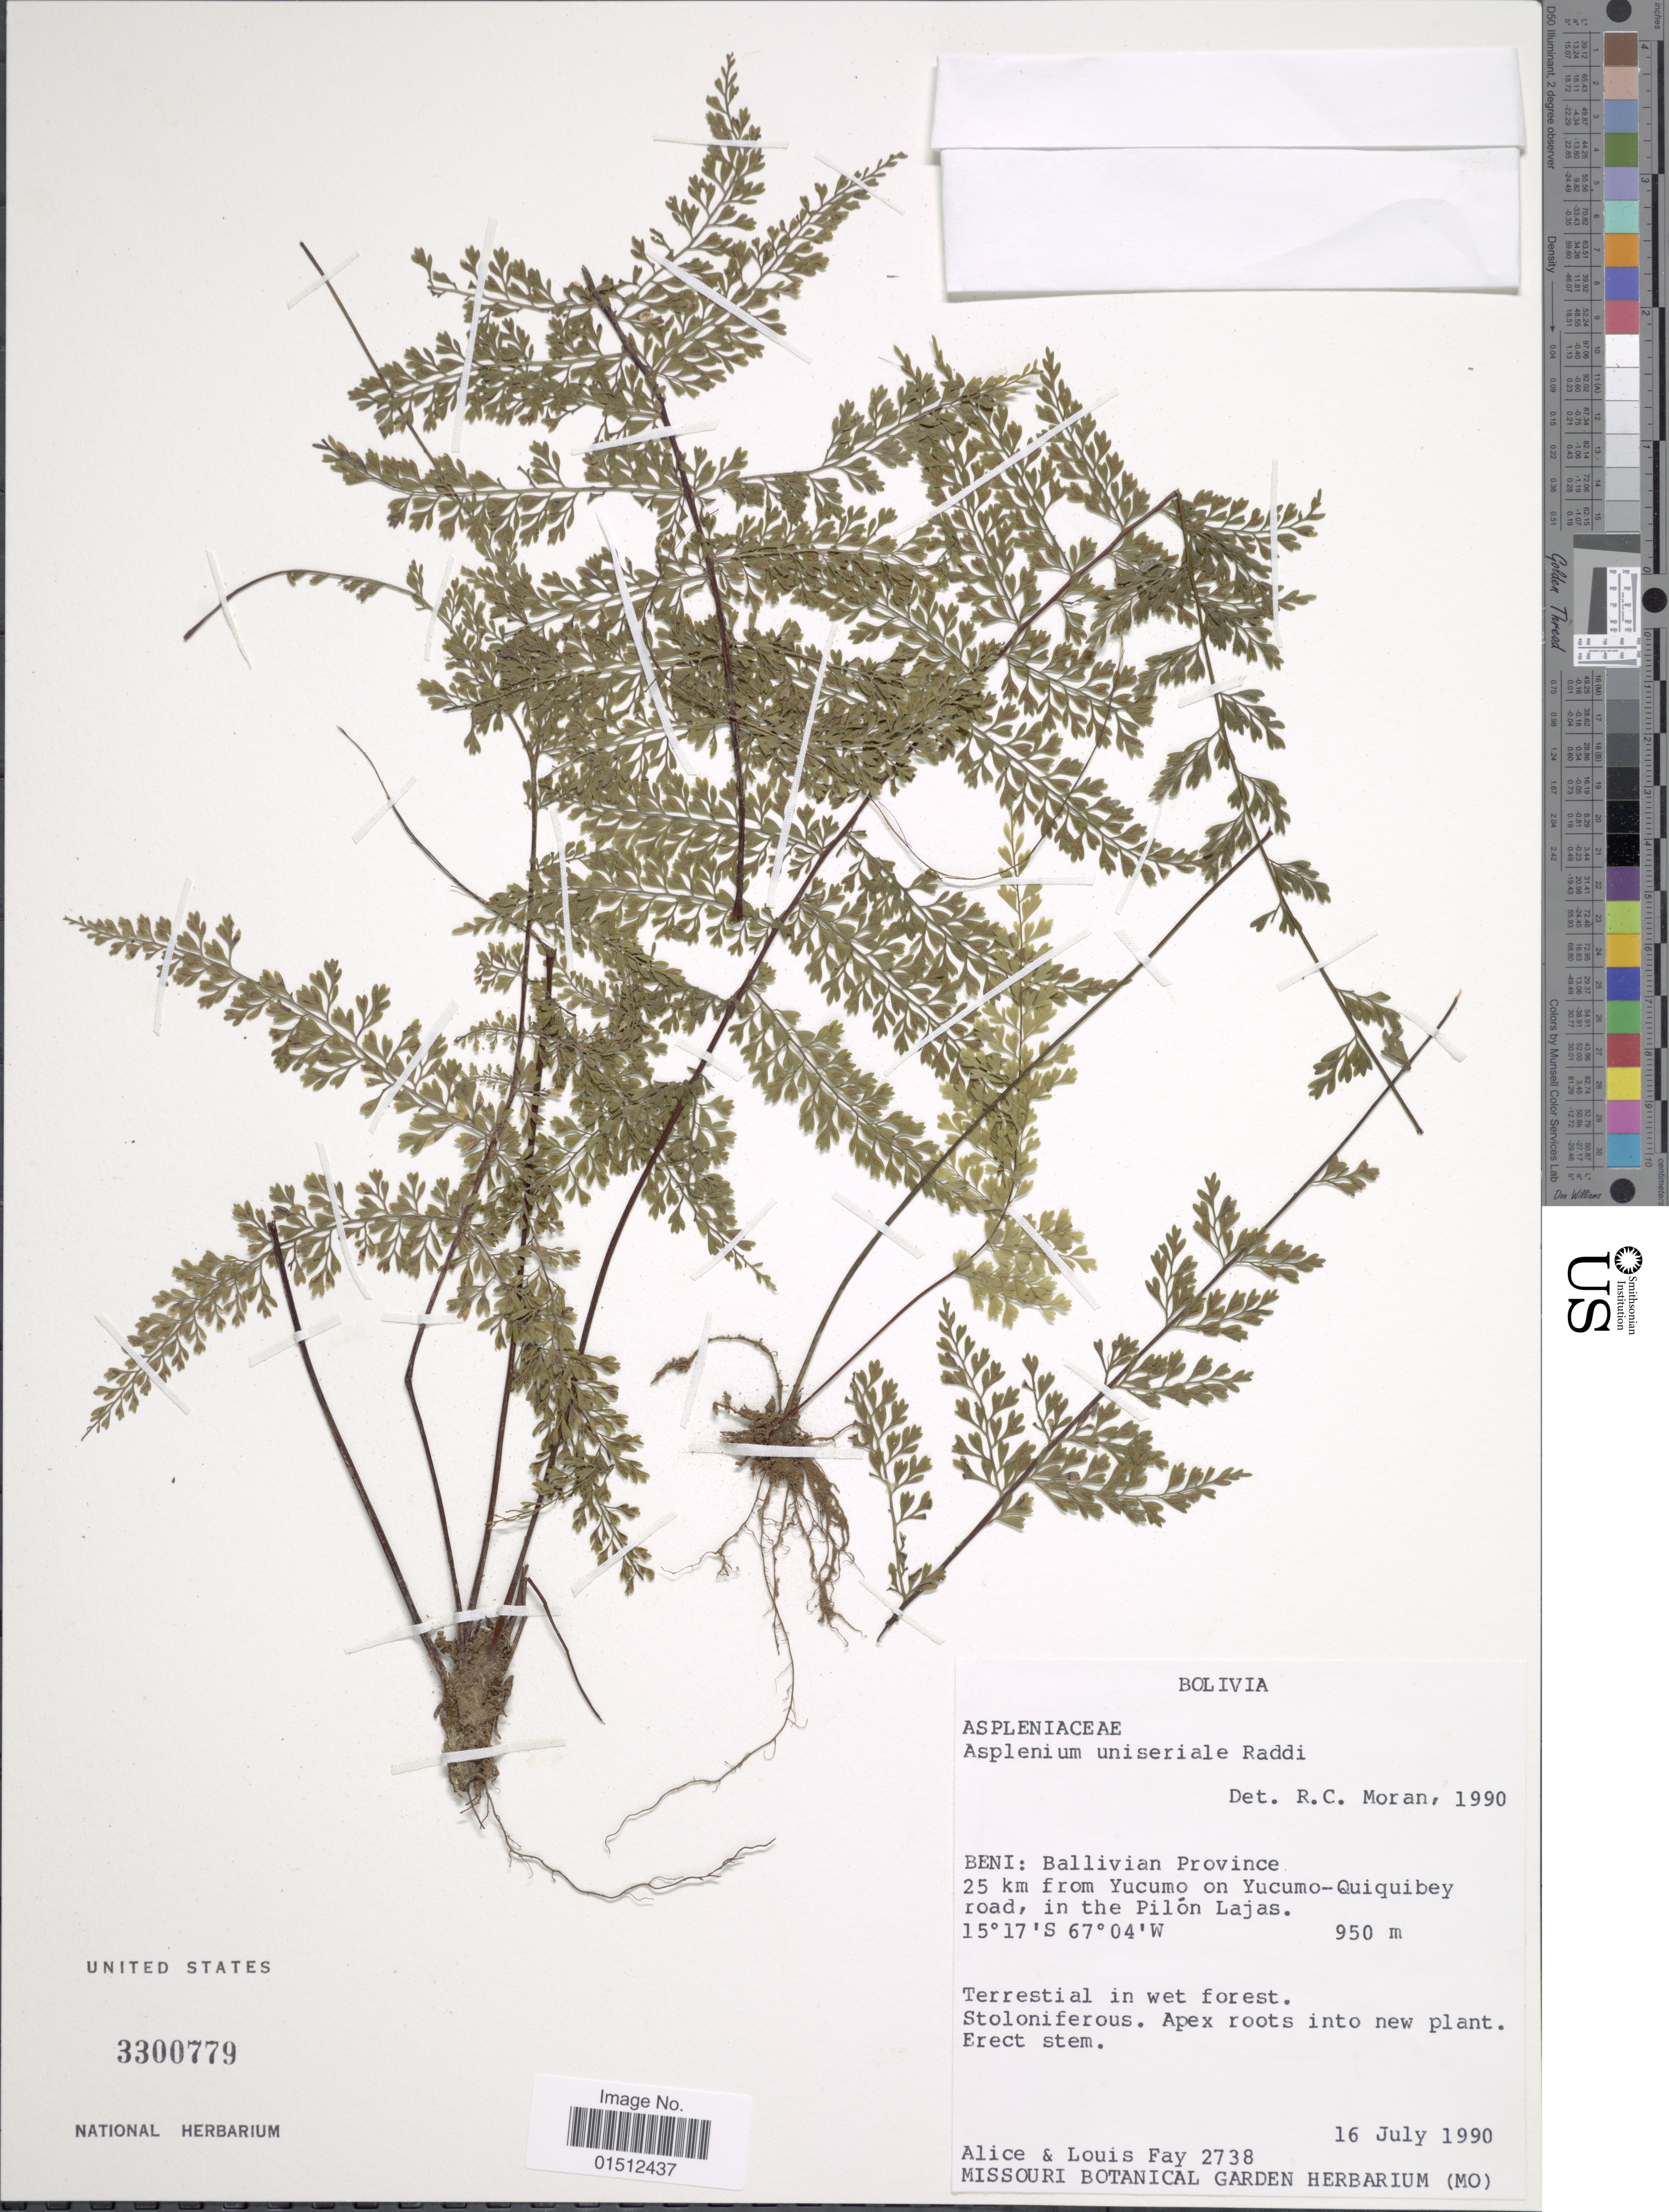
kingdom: Plantae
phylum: Tracheophyta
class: Polypodiopsida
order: Polypodiales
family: Aspleniaceae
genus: Asplenium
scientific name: Asplenium radicans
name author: L.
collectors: A. Fay & L. Fay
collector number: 2738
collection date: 1990-07-16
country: Bolivia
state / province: Beni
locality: Bolivia. Beni: Ballivian Province 25 km from Yucumo on Yucumo- Quiquibey road, in the Pilon Lajas.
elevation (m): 950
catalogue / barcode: US 3300779